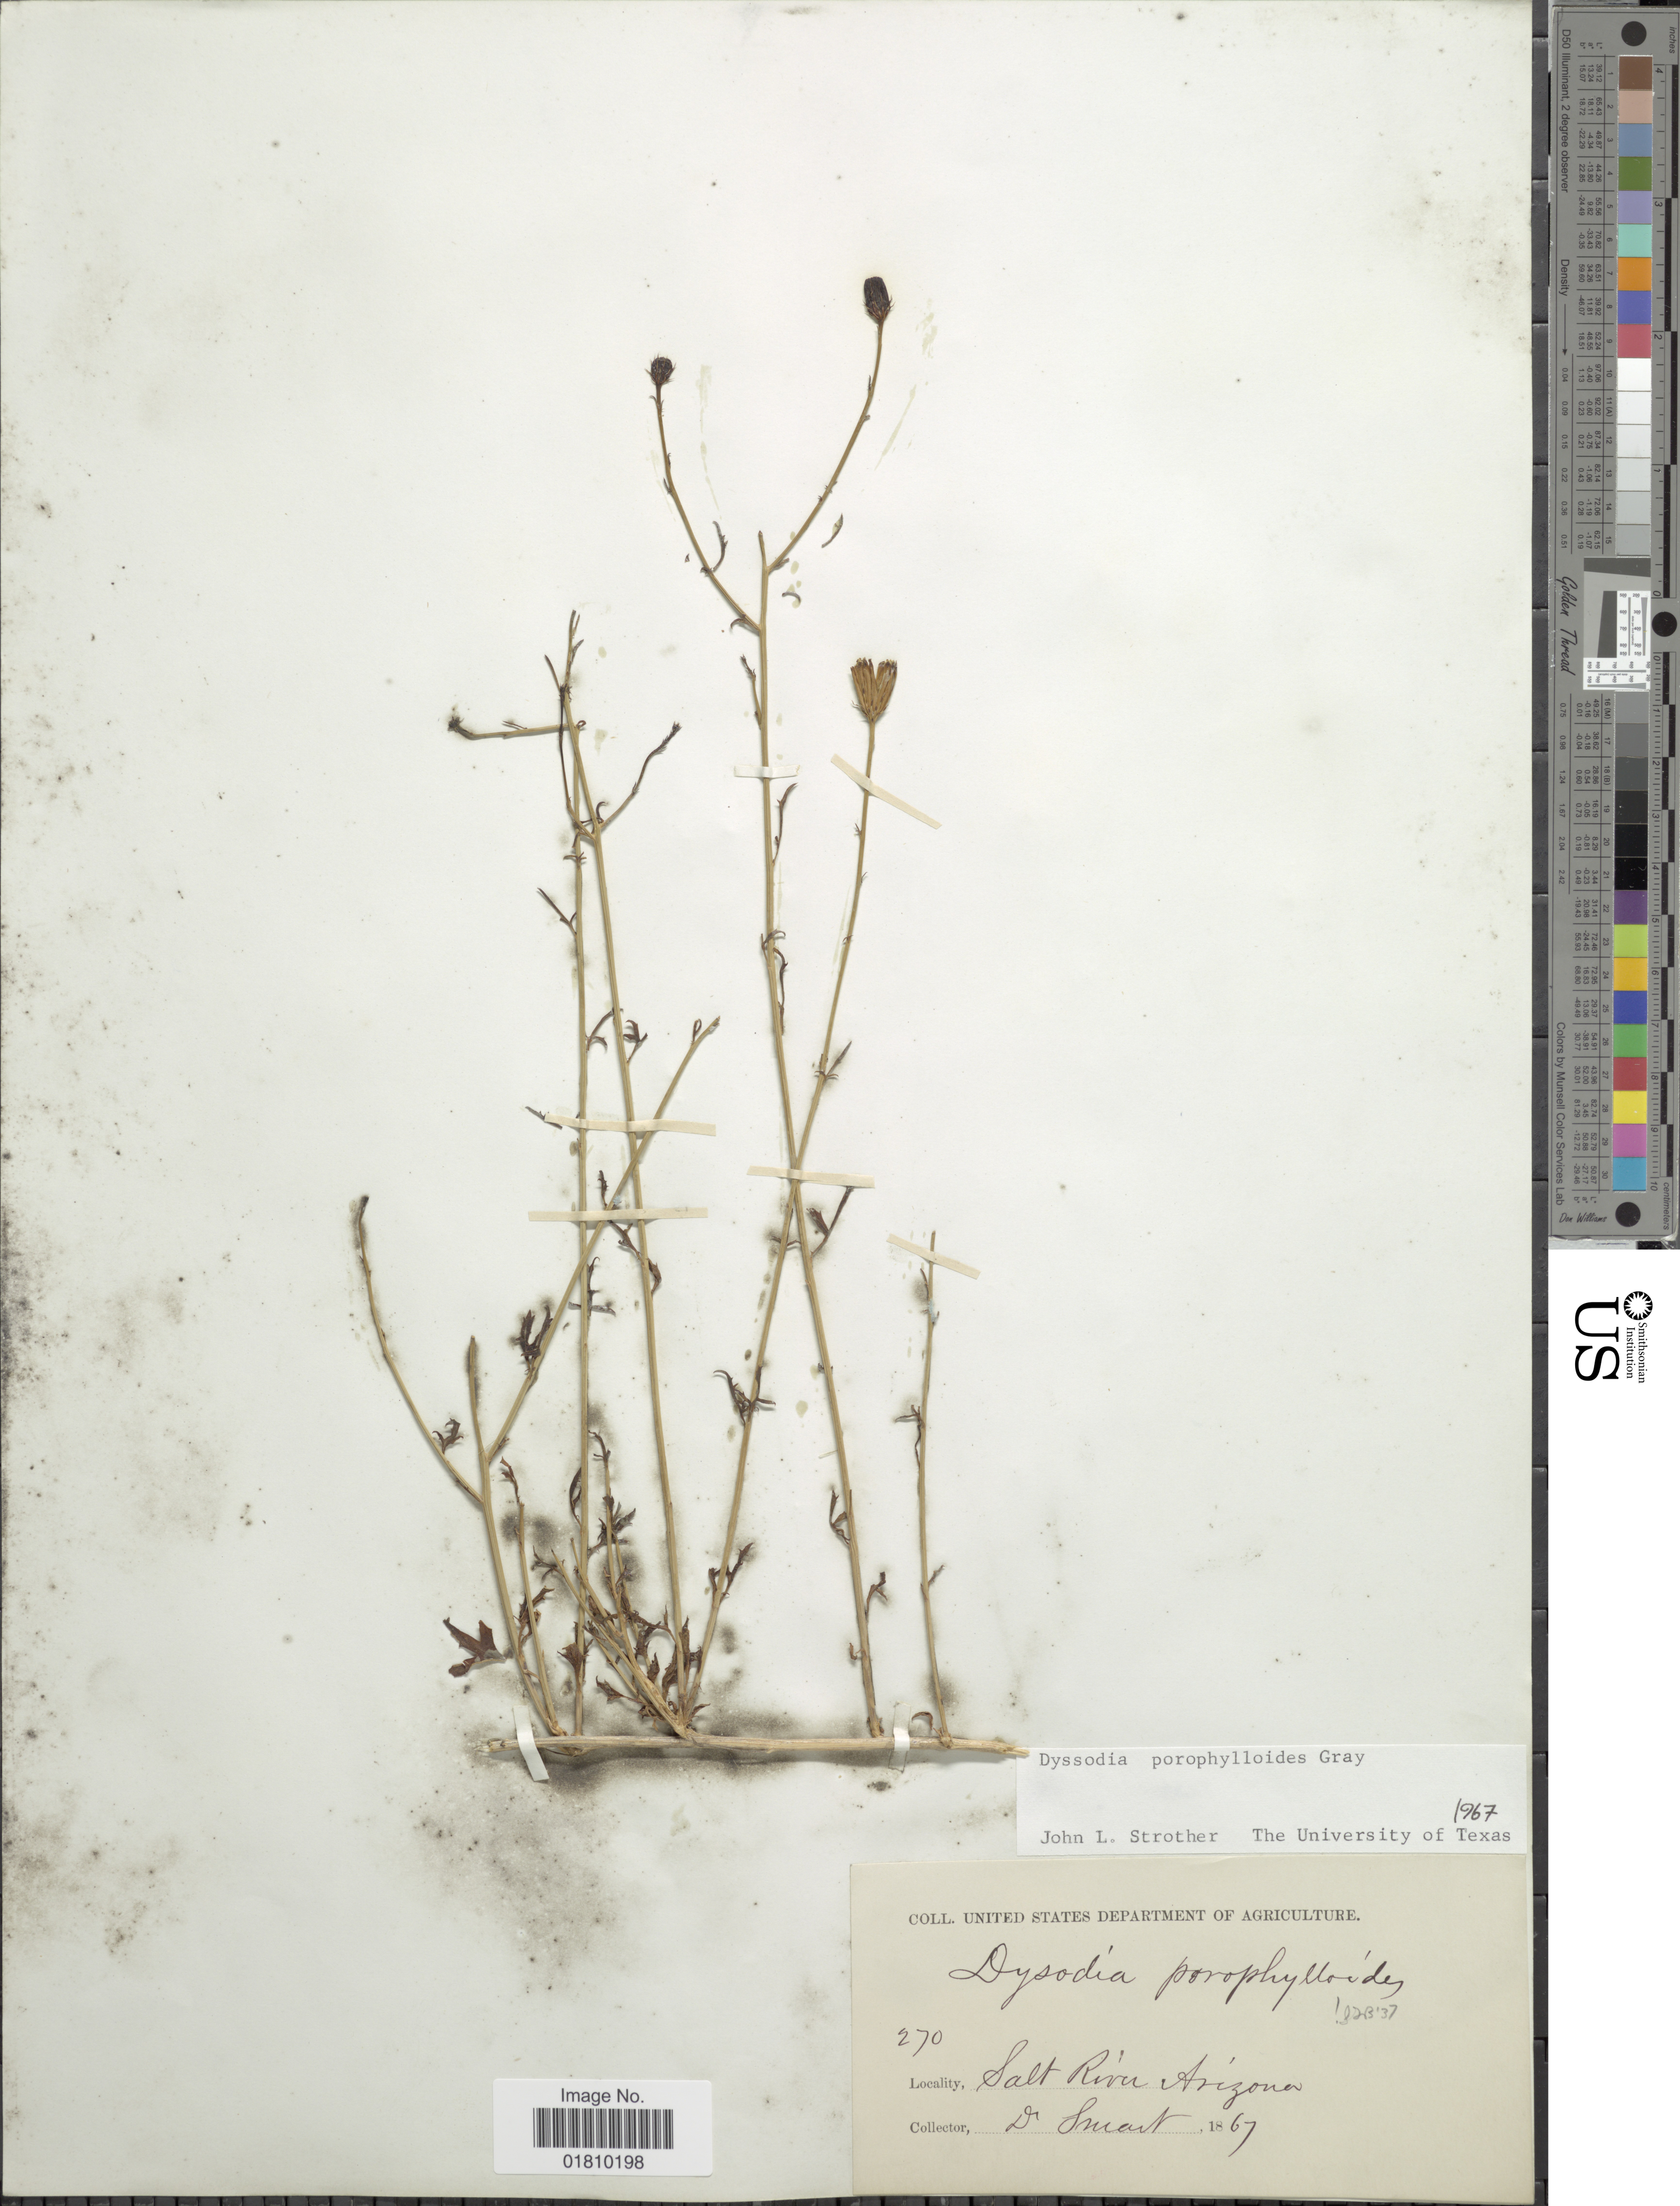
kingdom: Plantae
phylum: Tracheophyta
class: Magnoliopsida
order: Asterales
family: Asteraceae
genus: Adenophyllum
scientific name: Adenophyllum porophylloides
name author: (A. Gray) Strother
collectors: -. Smart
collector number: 270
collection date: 1867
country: United States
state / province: Arizona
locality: Salt River